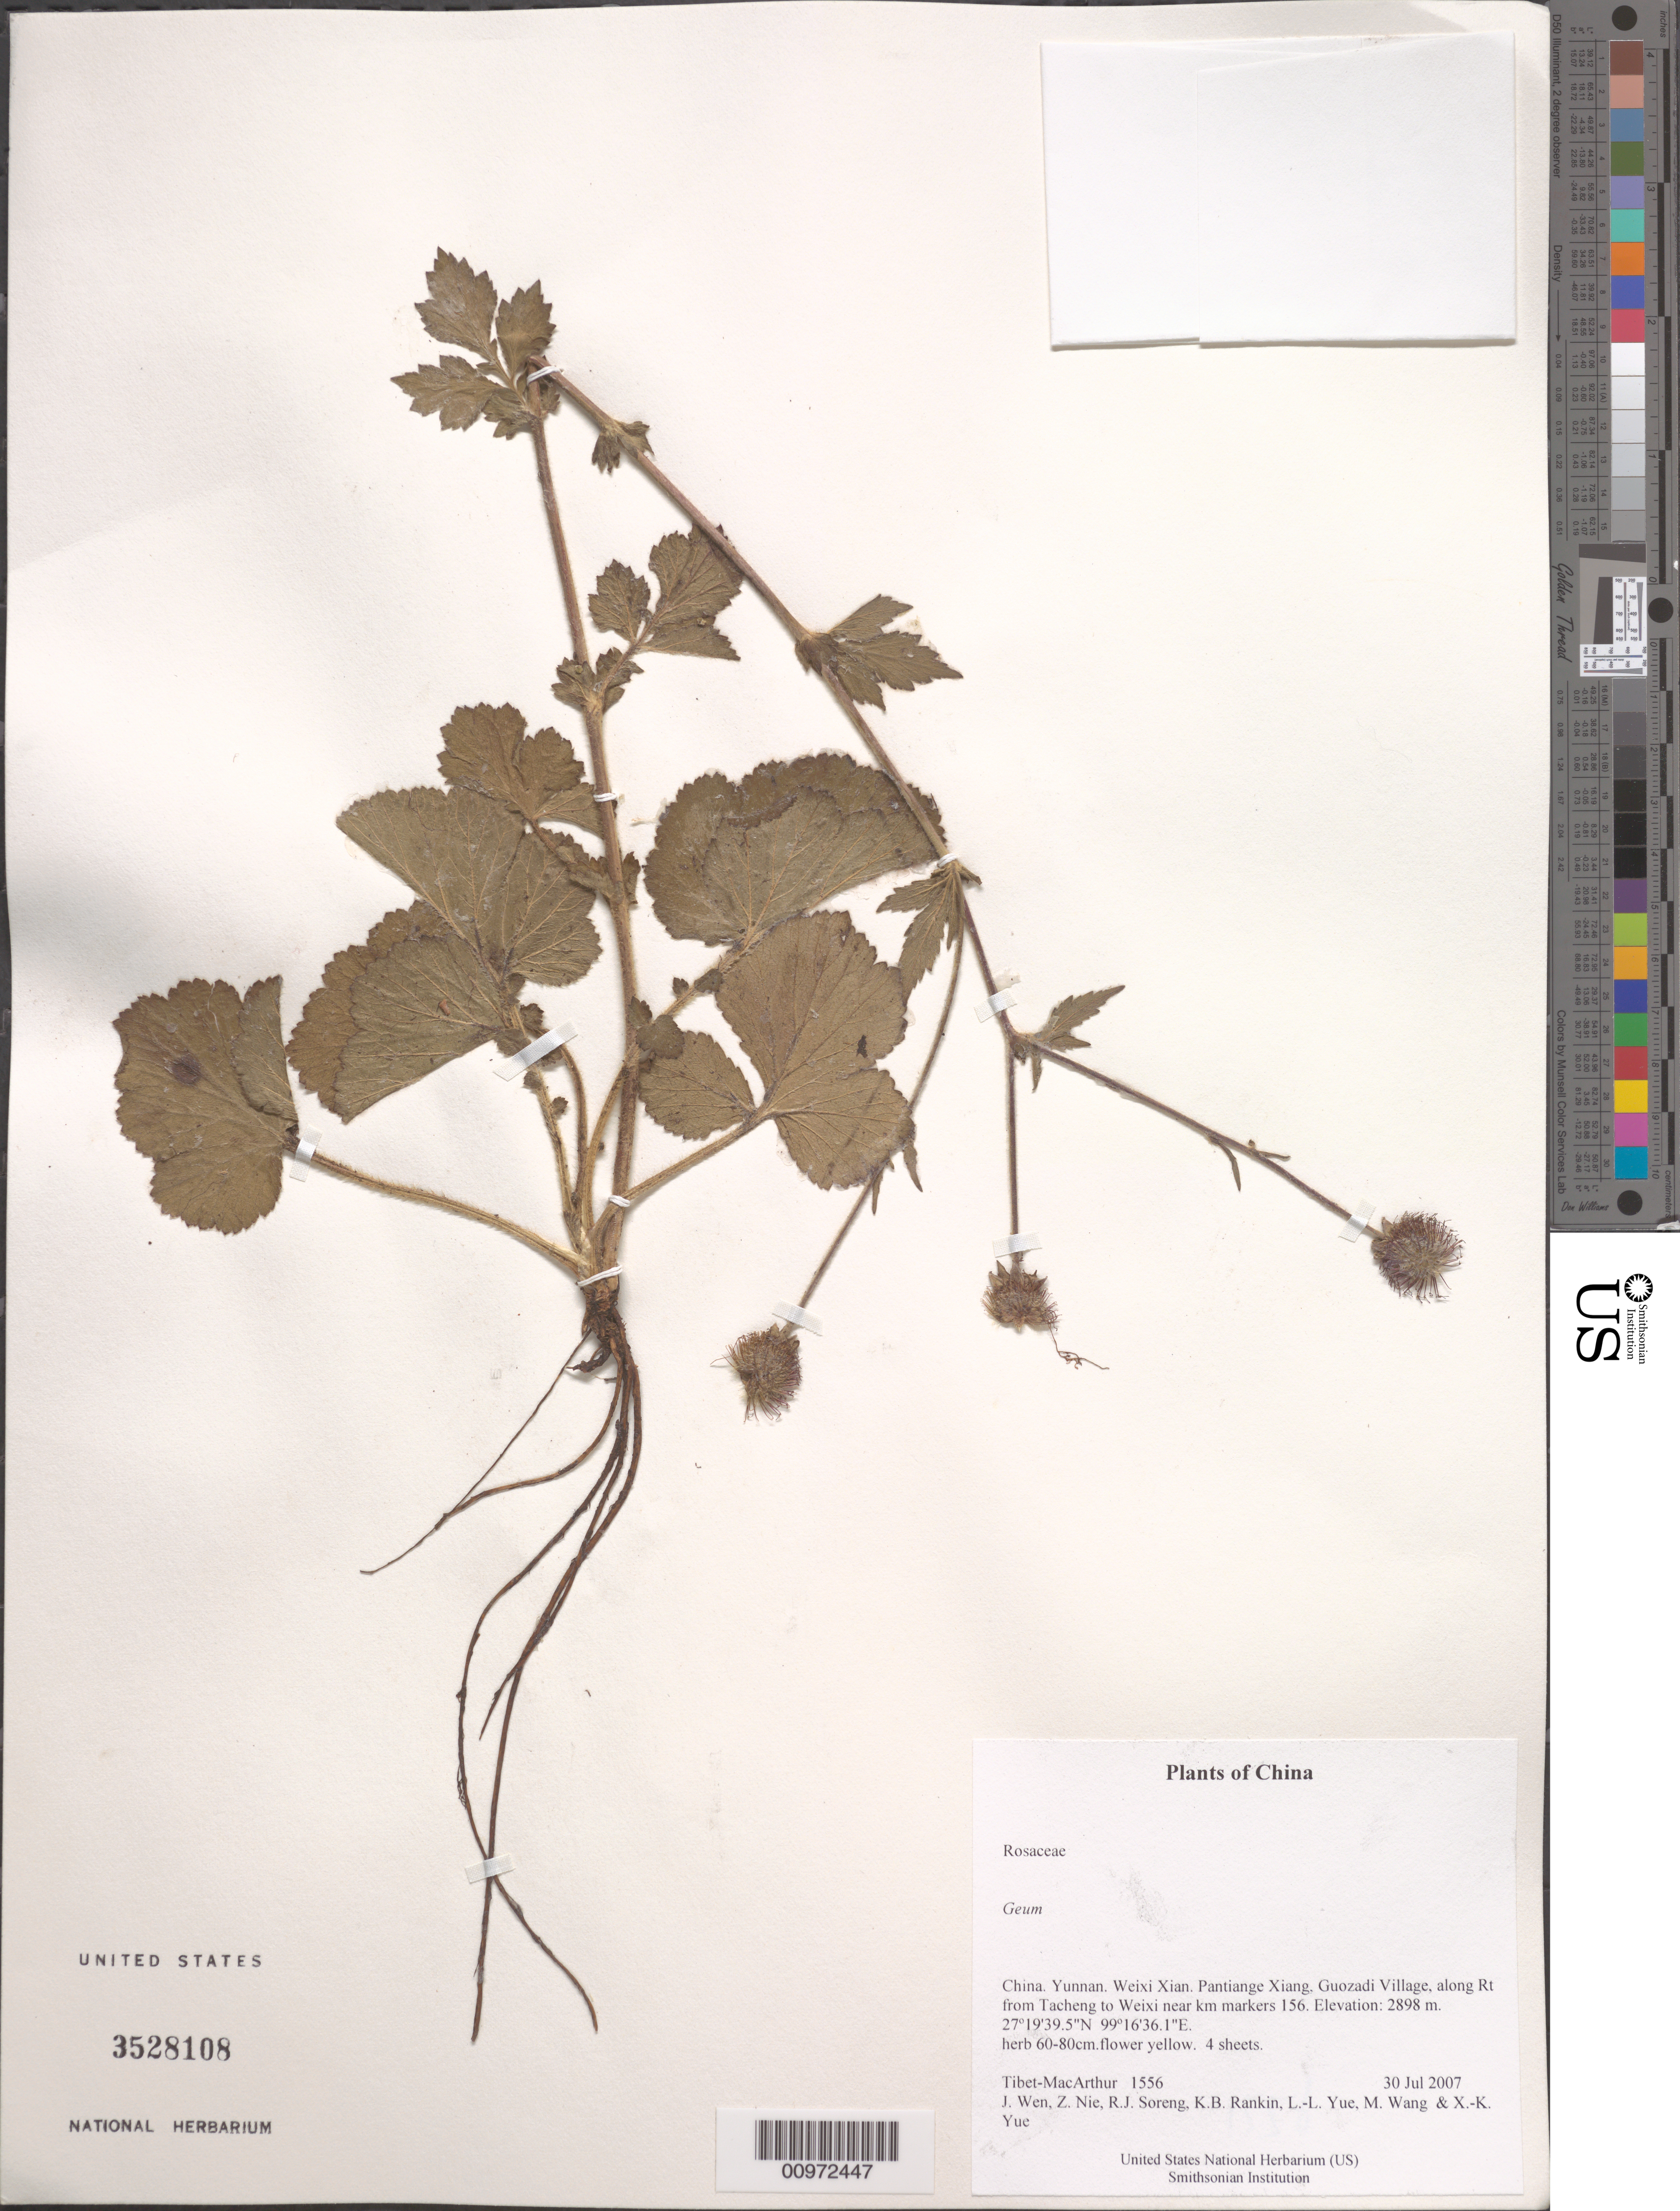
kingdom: Plantae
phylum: Tracheophyta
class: Magnoliopsida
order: Rosales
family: Rosaceae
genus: Geum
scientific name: Geum sp.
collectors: Tibet-MacArthur, J. Wen, Z. Nie, R. J. Soreng, K. Rankin, L. Yue, M. Wang & X. Yue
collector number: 1556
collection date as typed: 30 Jul 2007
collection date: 2007-07-30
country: China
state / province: Yunnan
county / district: Weixi Xian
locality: Pantiange Xiang, Guozadi Village, along Rt from Tacheng to Weixi near km markers 156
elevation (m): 2898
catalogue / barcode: US 3528108